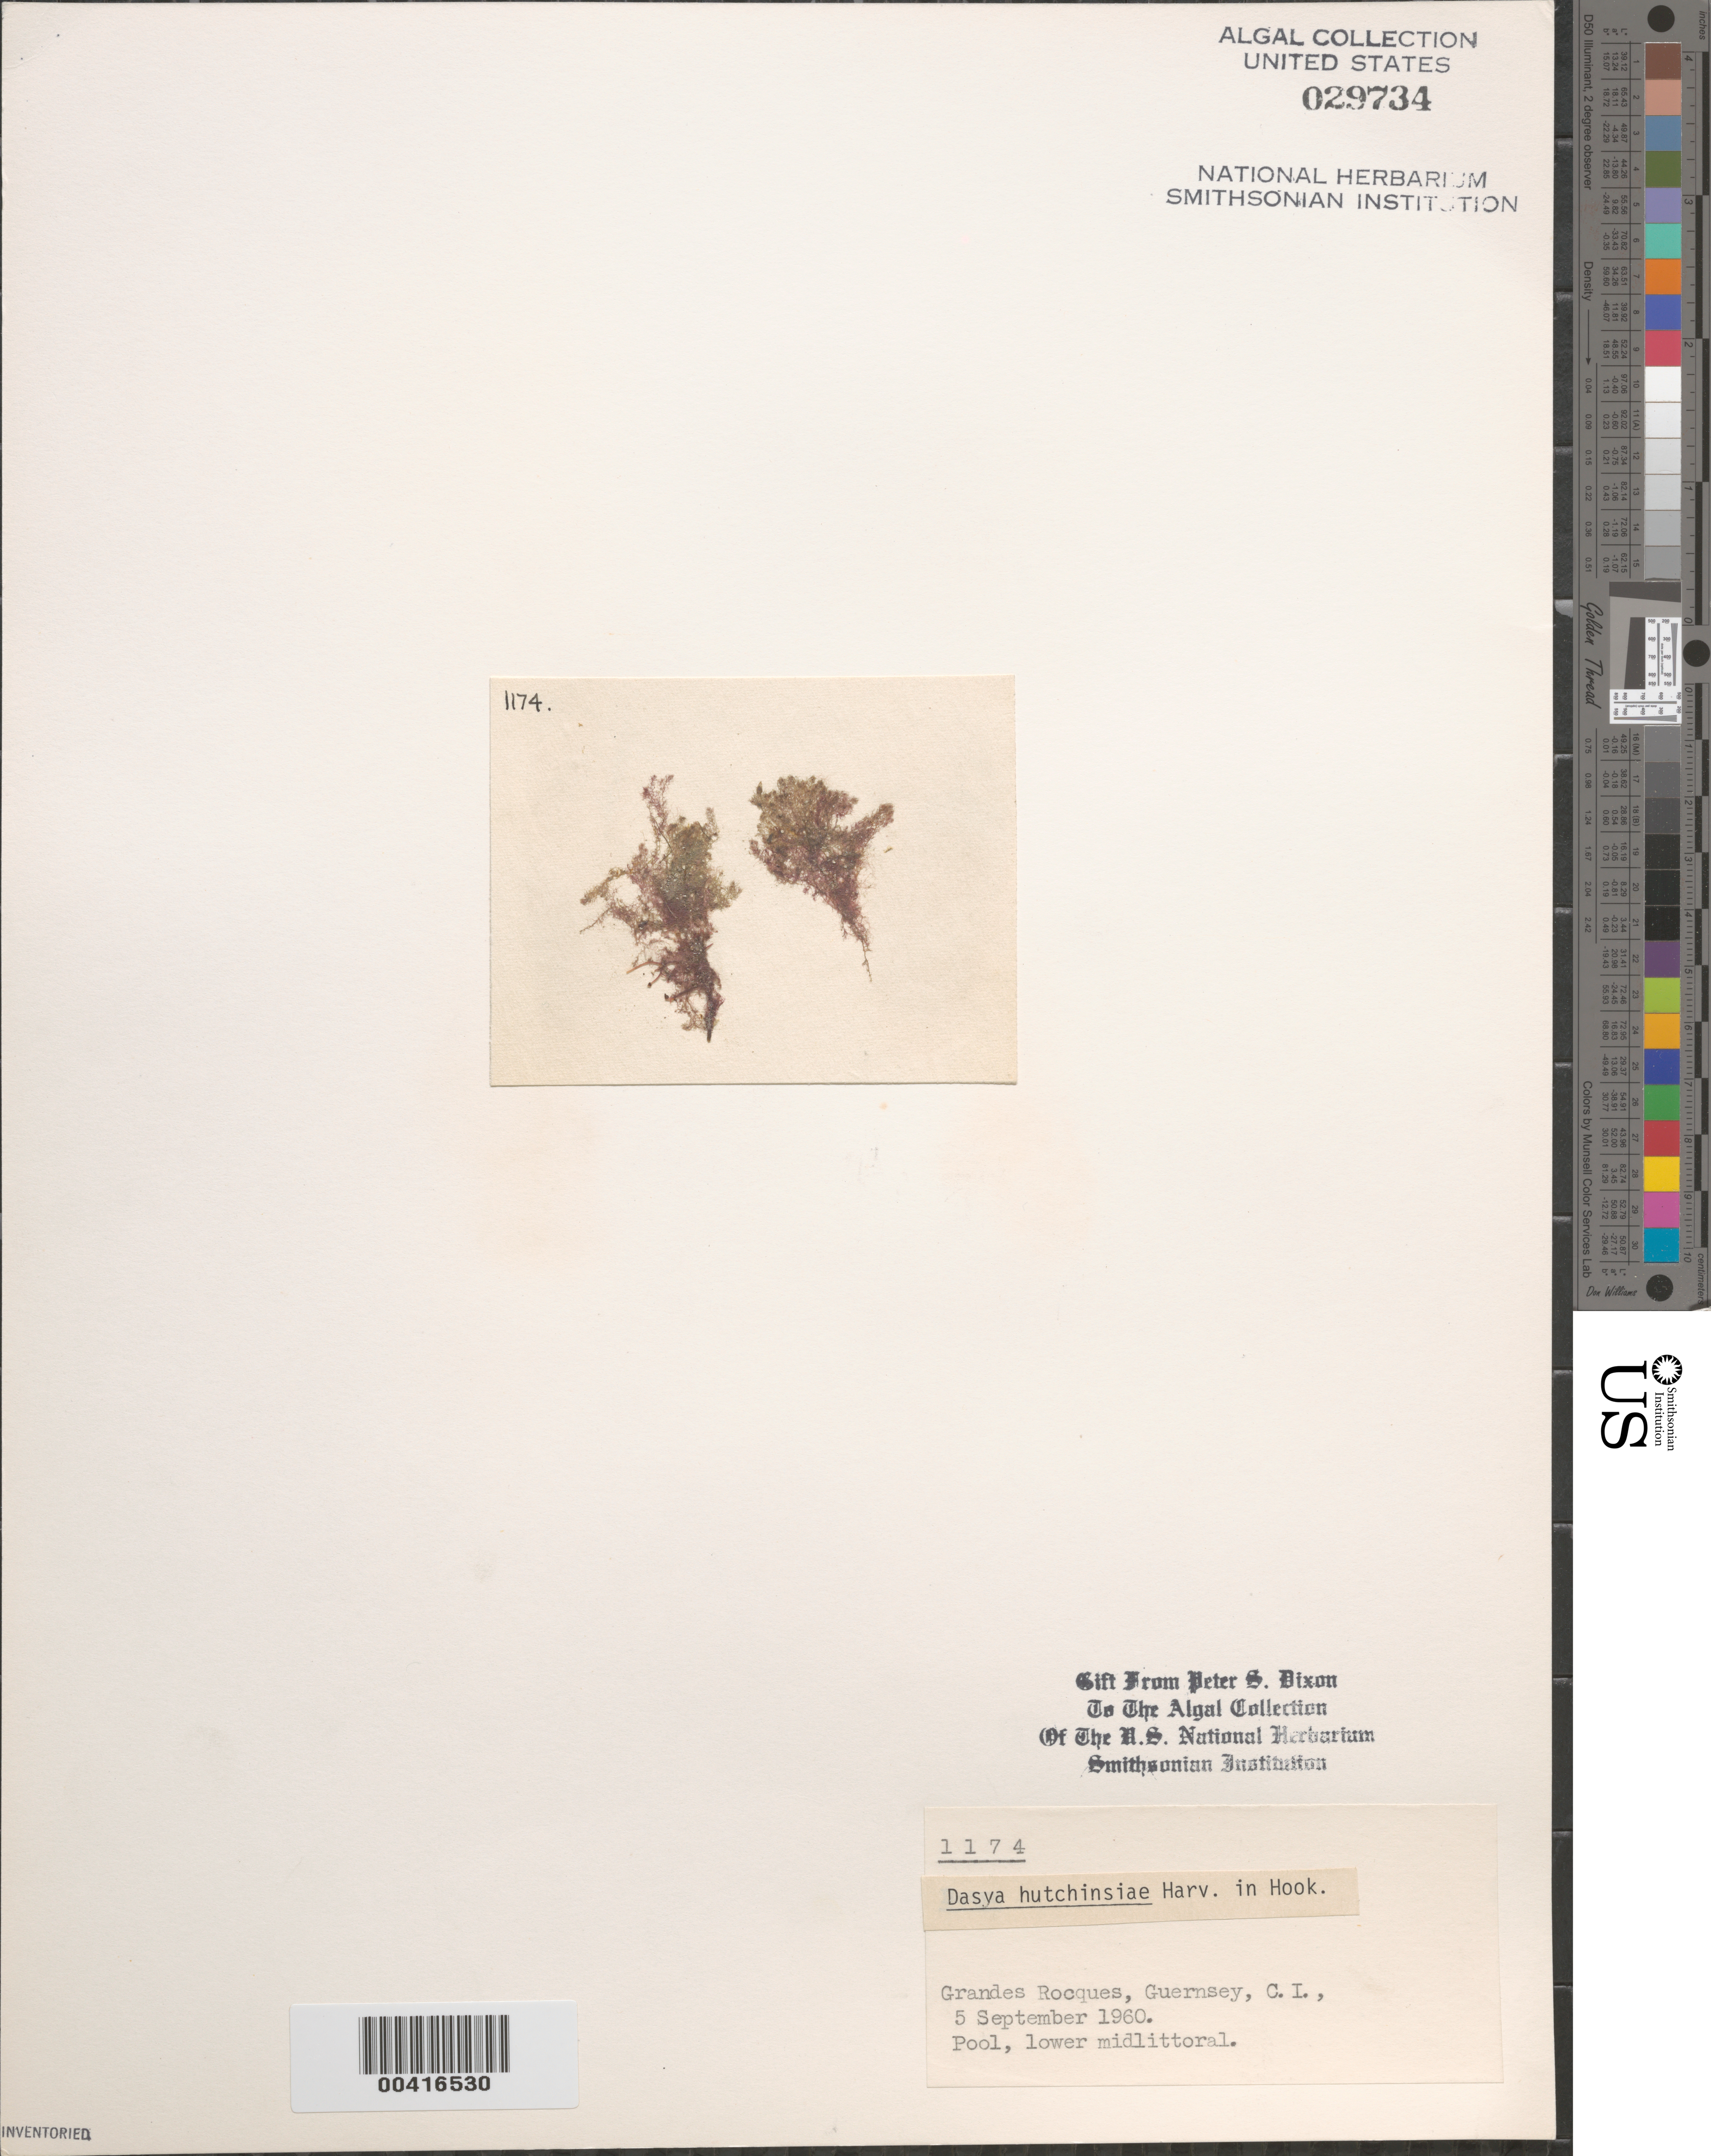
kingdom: Plantae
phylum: Rhodophyta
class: Florideophyceae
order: Ceramiales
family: Dasyaceae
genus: Dasya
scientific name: Dasya hutchinsiae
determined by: Dixon, P. S.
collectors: P. S. Dixon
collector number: PSD 1174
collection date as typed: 05 Sep 1960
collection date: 1960-09-05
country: United Kingdom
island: Guernsey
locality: Grandes Rocques. Bailiwick of Guernsey.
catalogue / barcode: US 29734